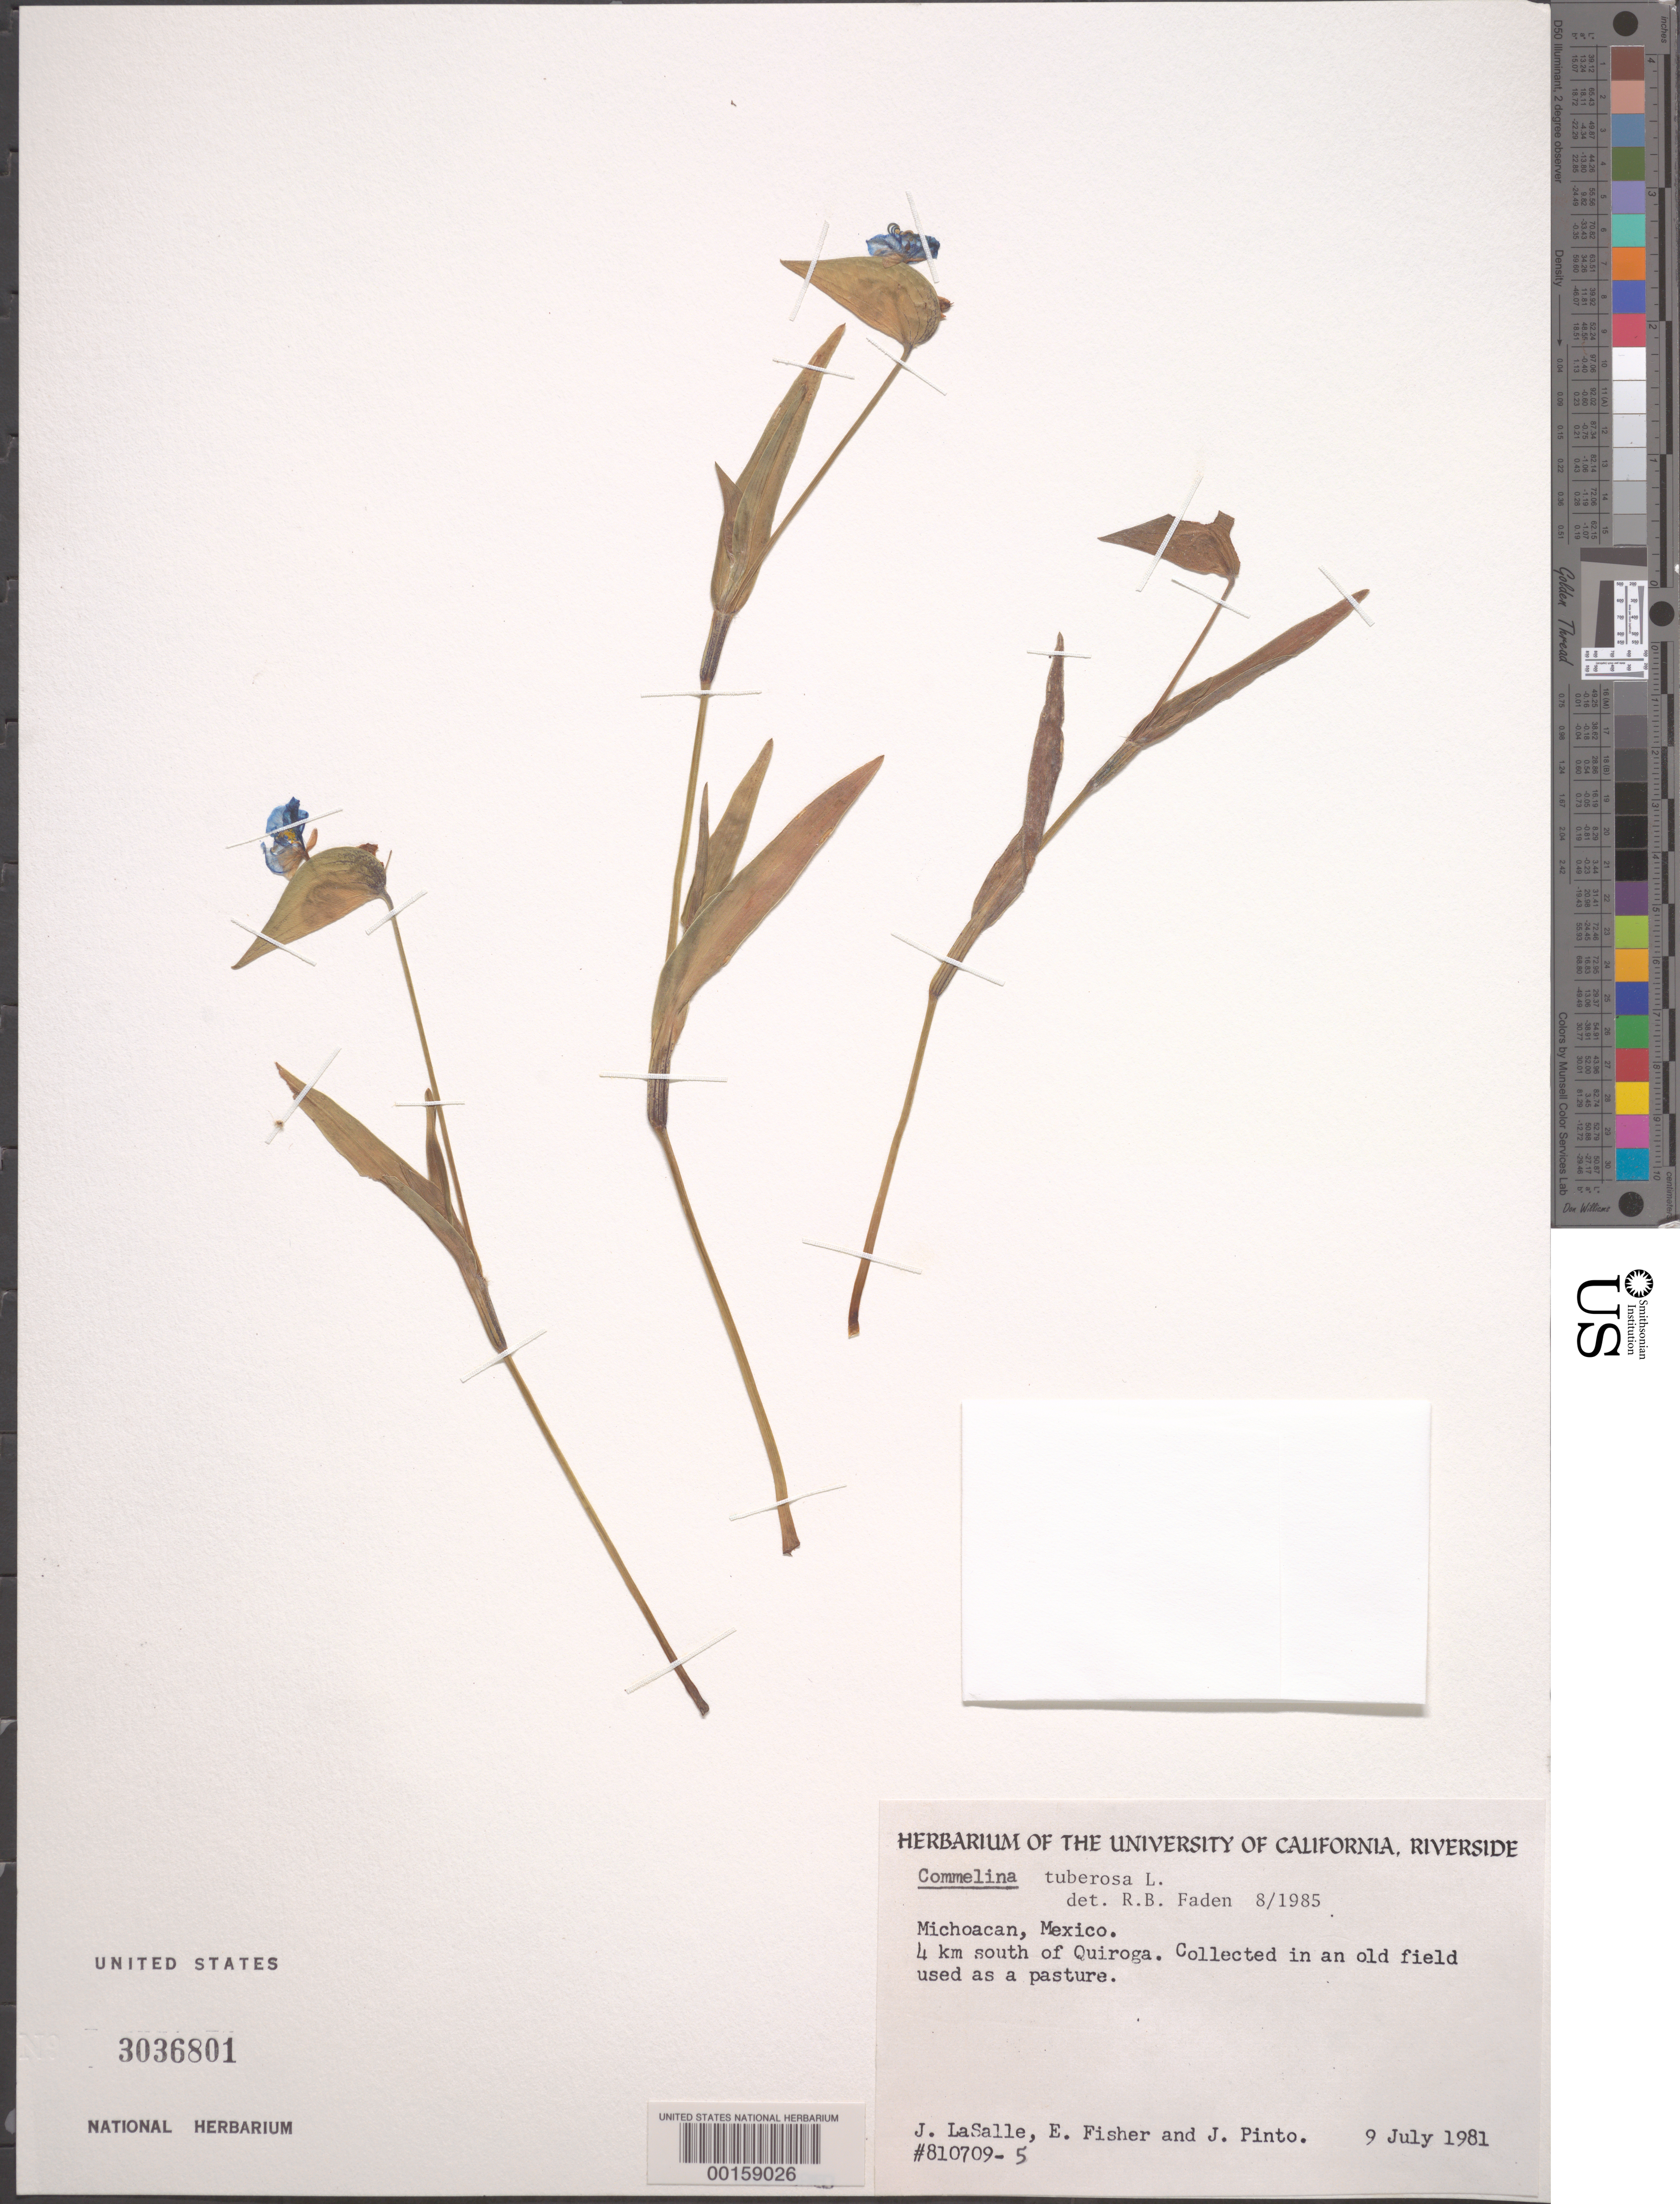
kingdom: Plantae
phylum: Tracheophyta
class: Liliopsida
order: Commelinales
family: Commelinaceae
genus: Commelina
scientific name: Commelina tuberosa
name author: L.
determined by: Faden, Robert B., (US), Smithsonian Institution - National Museum of Natural History (UNITED STATES)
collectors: J. Lasalle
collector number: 810709-5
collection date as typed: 09 Jul 1981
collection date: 1981-07-09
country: Mexico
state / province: Michoacán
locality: S of Quiroga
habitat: Old pasture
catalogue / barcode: US 3036801